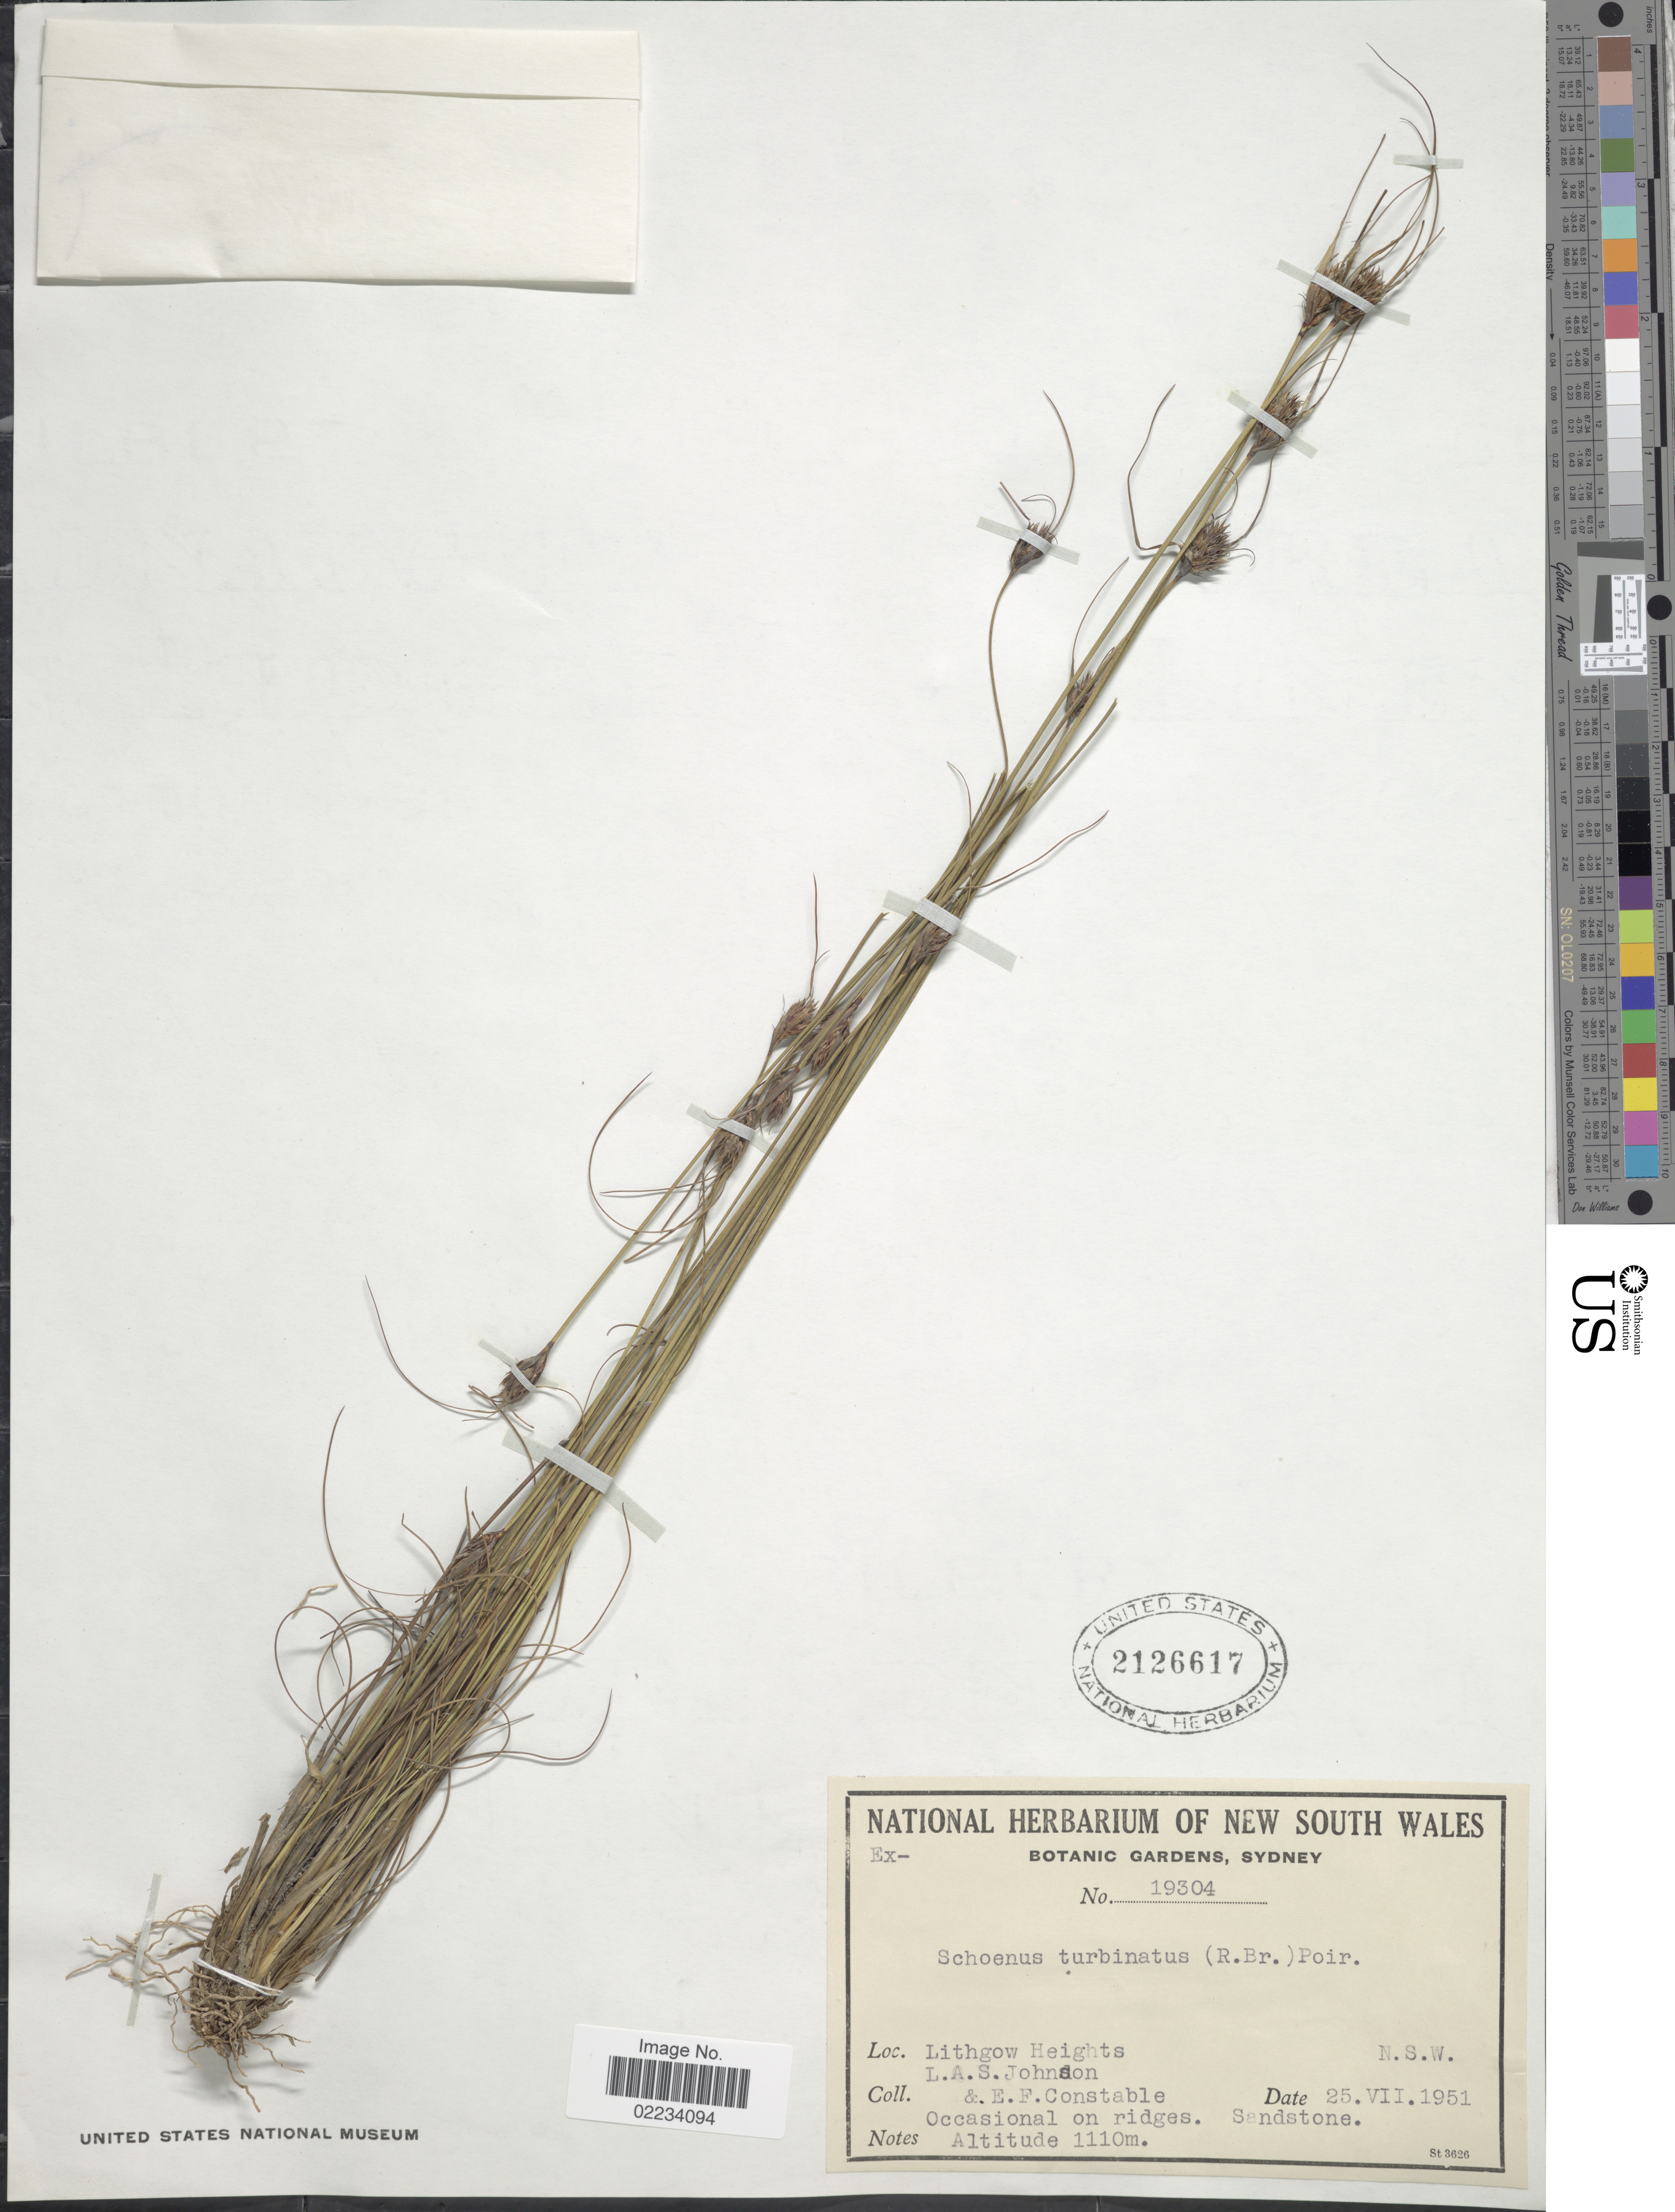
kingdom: Plantae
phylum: Tracheophyta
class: Liliopsida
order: Poales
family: Cyperaceae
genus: Chaetospora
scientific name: Chaetospora turbinata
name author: R. Br.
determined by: Strong, Mark T., (BOT), Smithsonian Institution - National Museum of Natural History (UNITED STATES)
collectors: L. A. S. Johnson & E. F. Constable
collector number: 19304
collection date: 1951-07-25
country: Australia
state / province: New South Wales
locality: Lithgow Height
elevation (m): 1110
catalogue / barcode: US 2126617